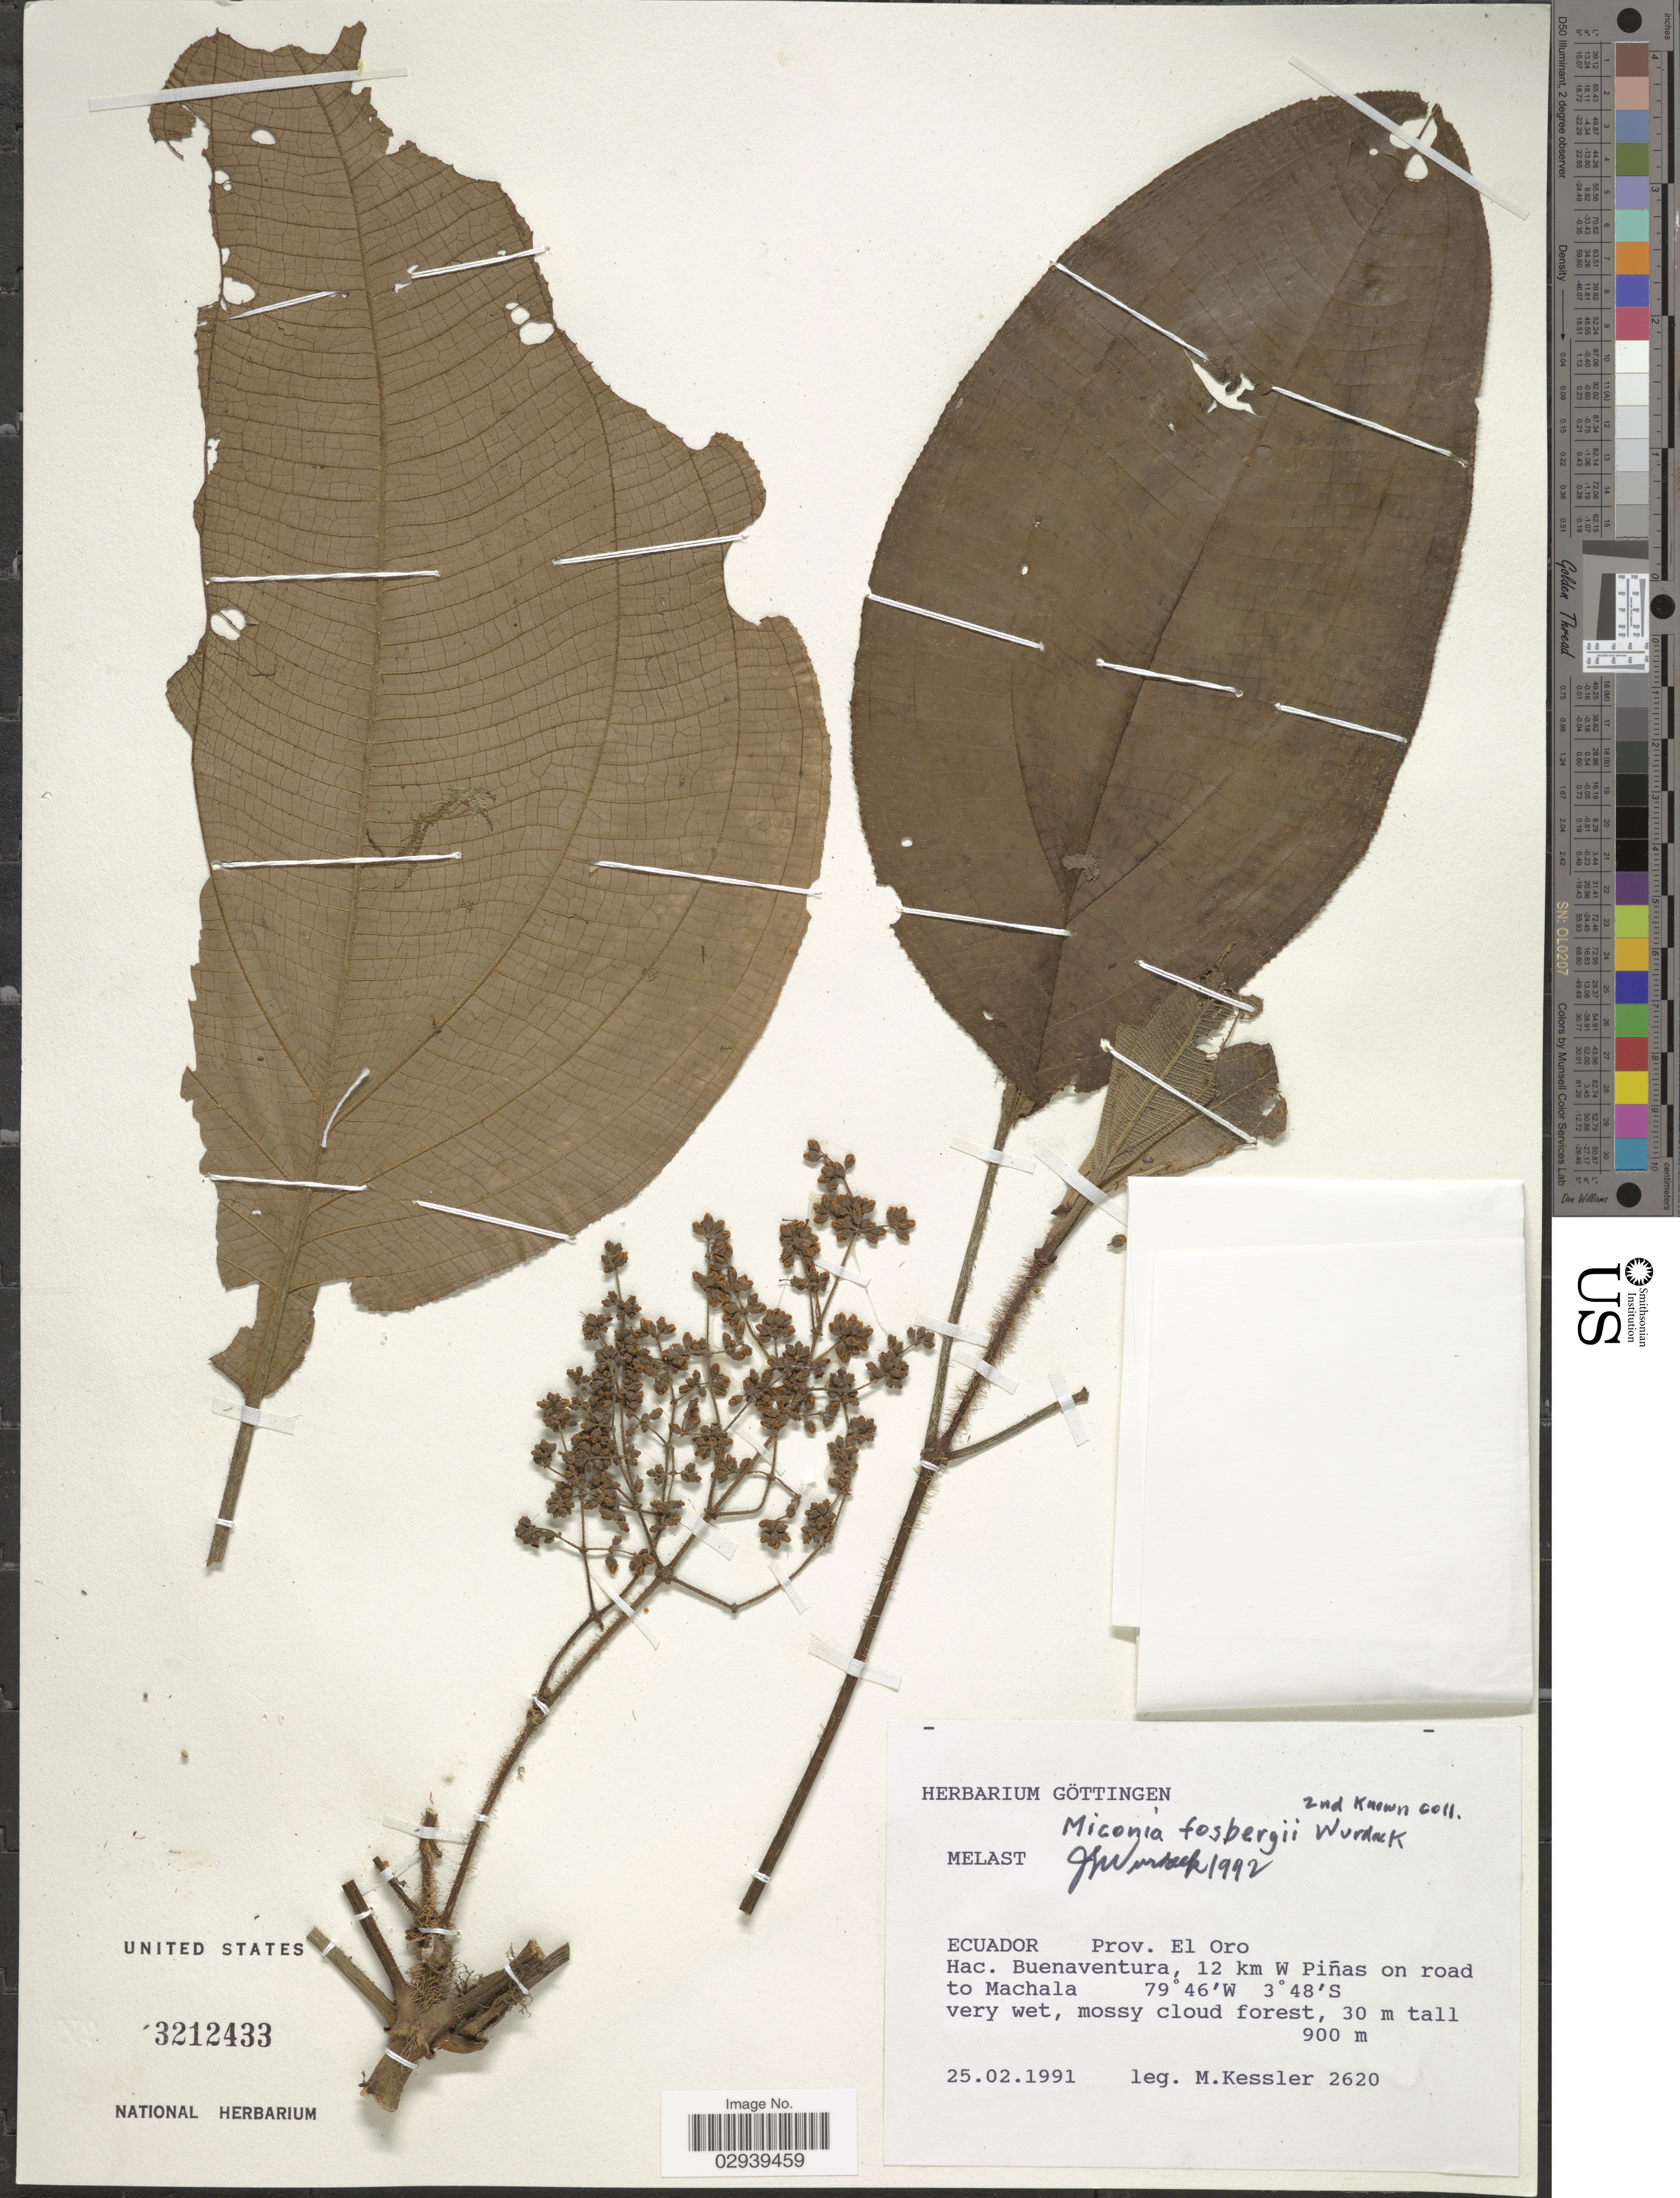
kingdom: Plantae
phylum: Tracheophyta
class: Magnoliopsida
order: Myrtales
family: Melastomataceae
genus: Miconia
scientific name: Miconia fosbergii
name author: Wurdack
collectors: M. Kessler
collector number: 2620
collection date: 1991-02-25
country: Ecuador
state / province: El Oro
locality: Hac. Buenaventura, 12 km W Piñas on road to Machala.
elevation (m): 900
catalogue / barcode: US 3212433